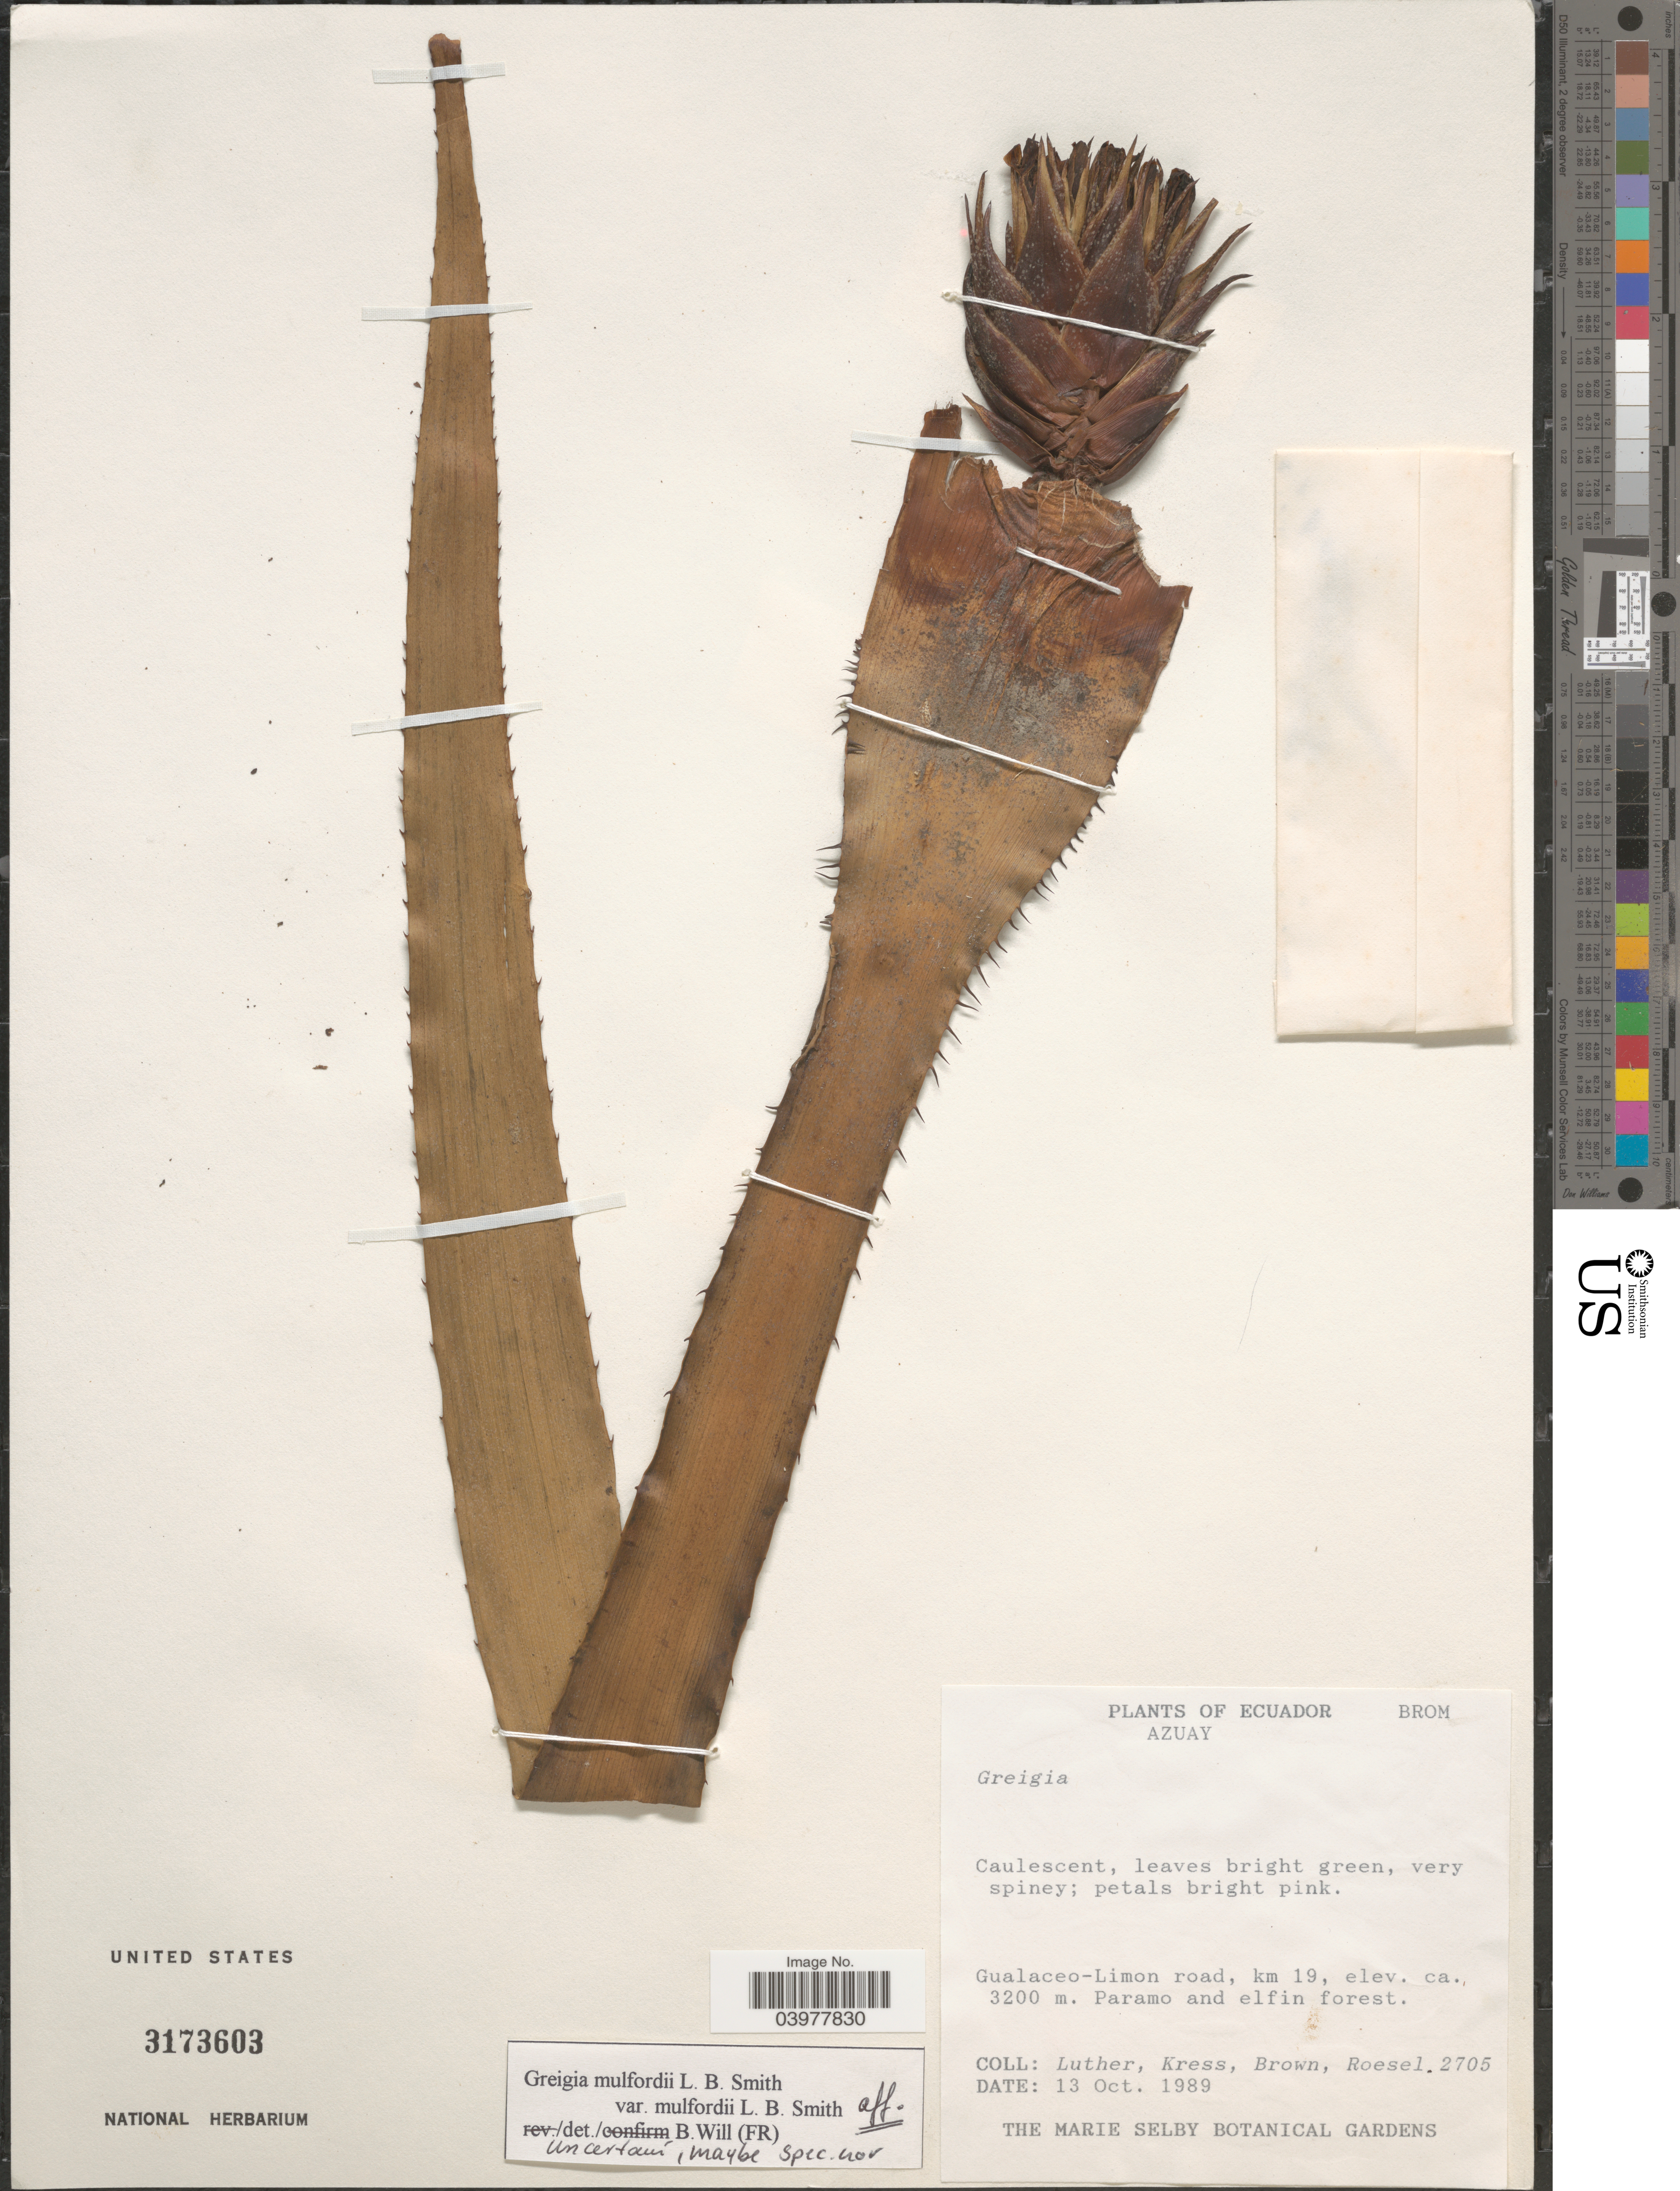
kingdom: Plantae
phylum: Tracheophyta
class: Liliopsida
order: Poales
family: Bromeliaceae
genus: Greigia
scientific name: Greigia mulfordii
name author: L.B. Sm.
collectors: -- Luther, -- Kress, -- Brown & Roesel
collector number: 2705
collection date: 1989-10-13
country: Ecuador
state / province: Azuay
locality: Gualaceo-Limon road, km 19, Paramo and elfin forest.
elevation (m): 3200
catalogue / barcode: US 3173603